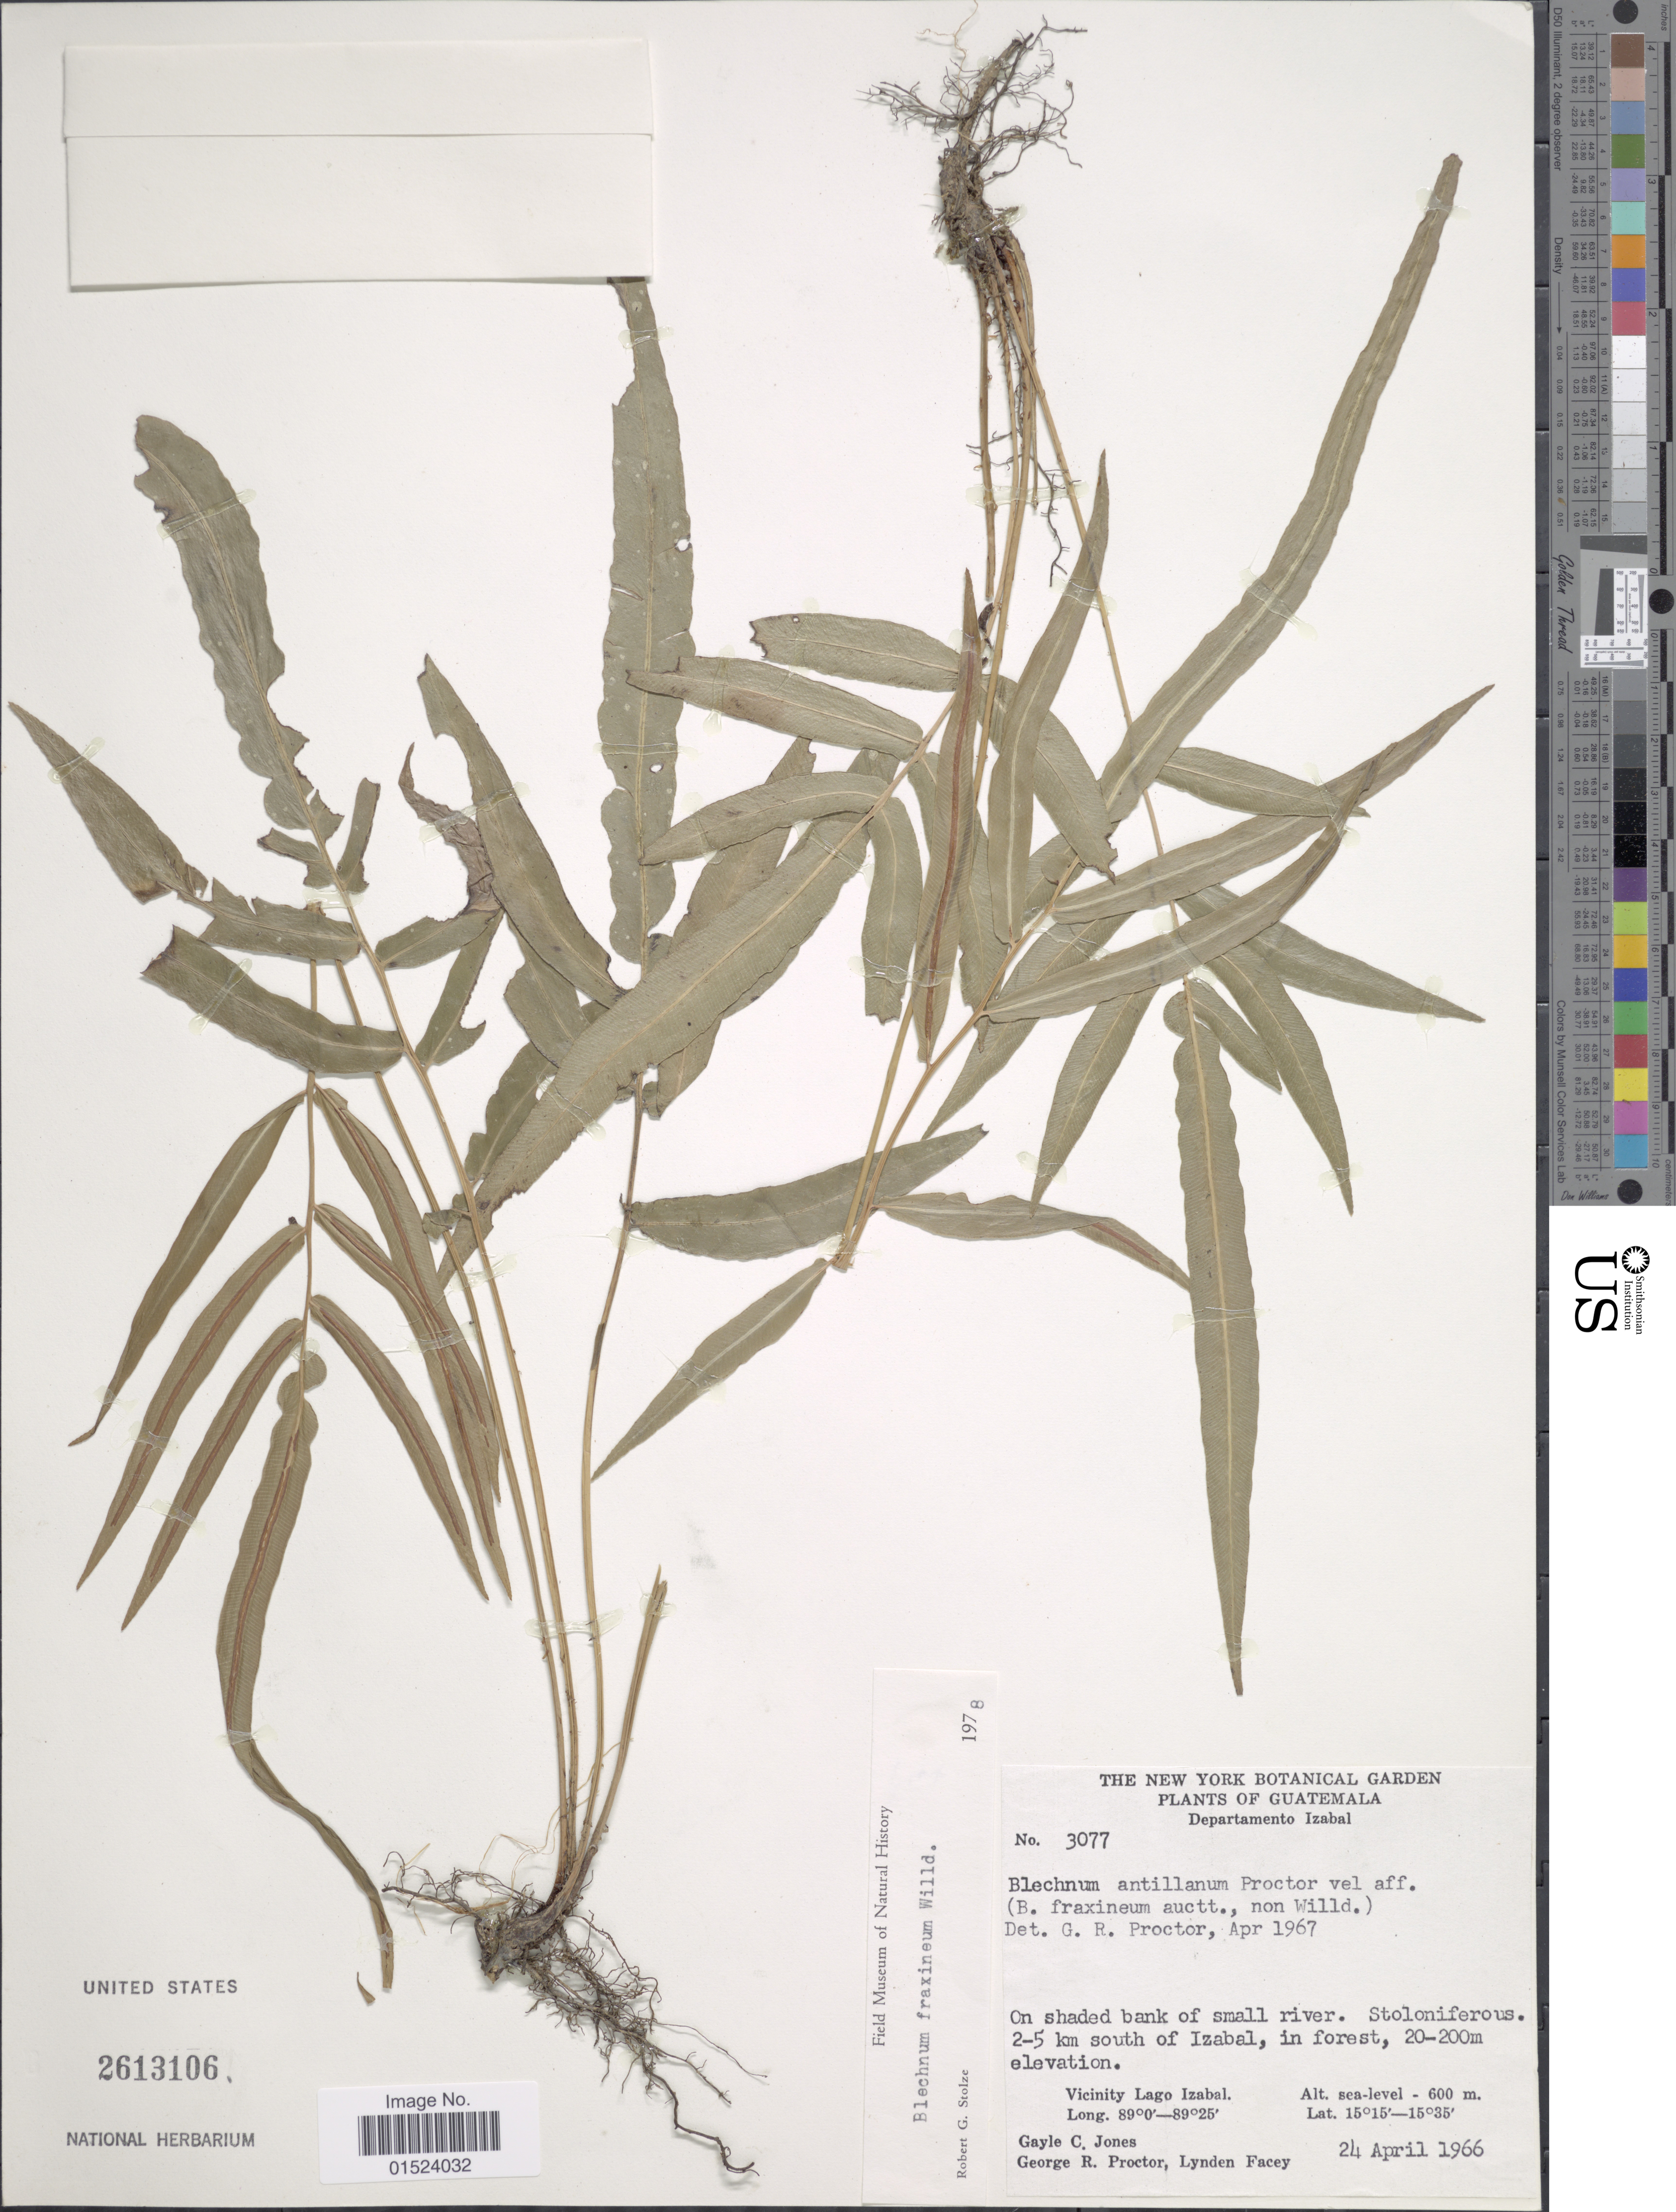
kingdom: Plantae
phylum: Tracheophyta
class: Polypodiopsida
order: Polypodiales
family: Blechnaceae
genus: Blechnum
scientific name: Blechnum gracile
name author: Kaulf.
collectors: G. C. Jones, G. R. Proctor & L. Facey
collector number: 3077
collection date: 1966-04-24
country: Guatemala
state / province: Izabal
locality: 2-5 km south of Izabal, in forest, Vicinity Lago Izabal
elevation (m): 600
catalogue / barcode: US 2613106